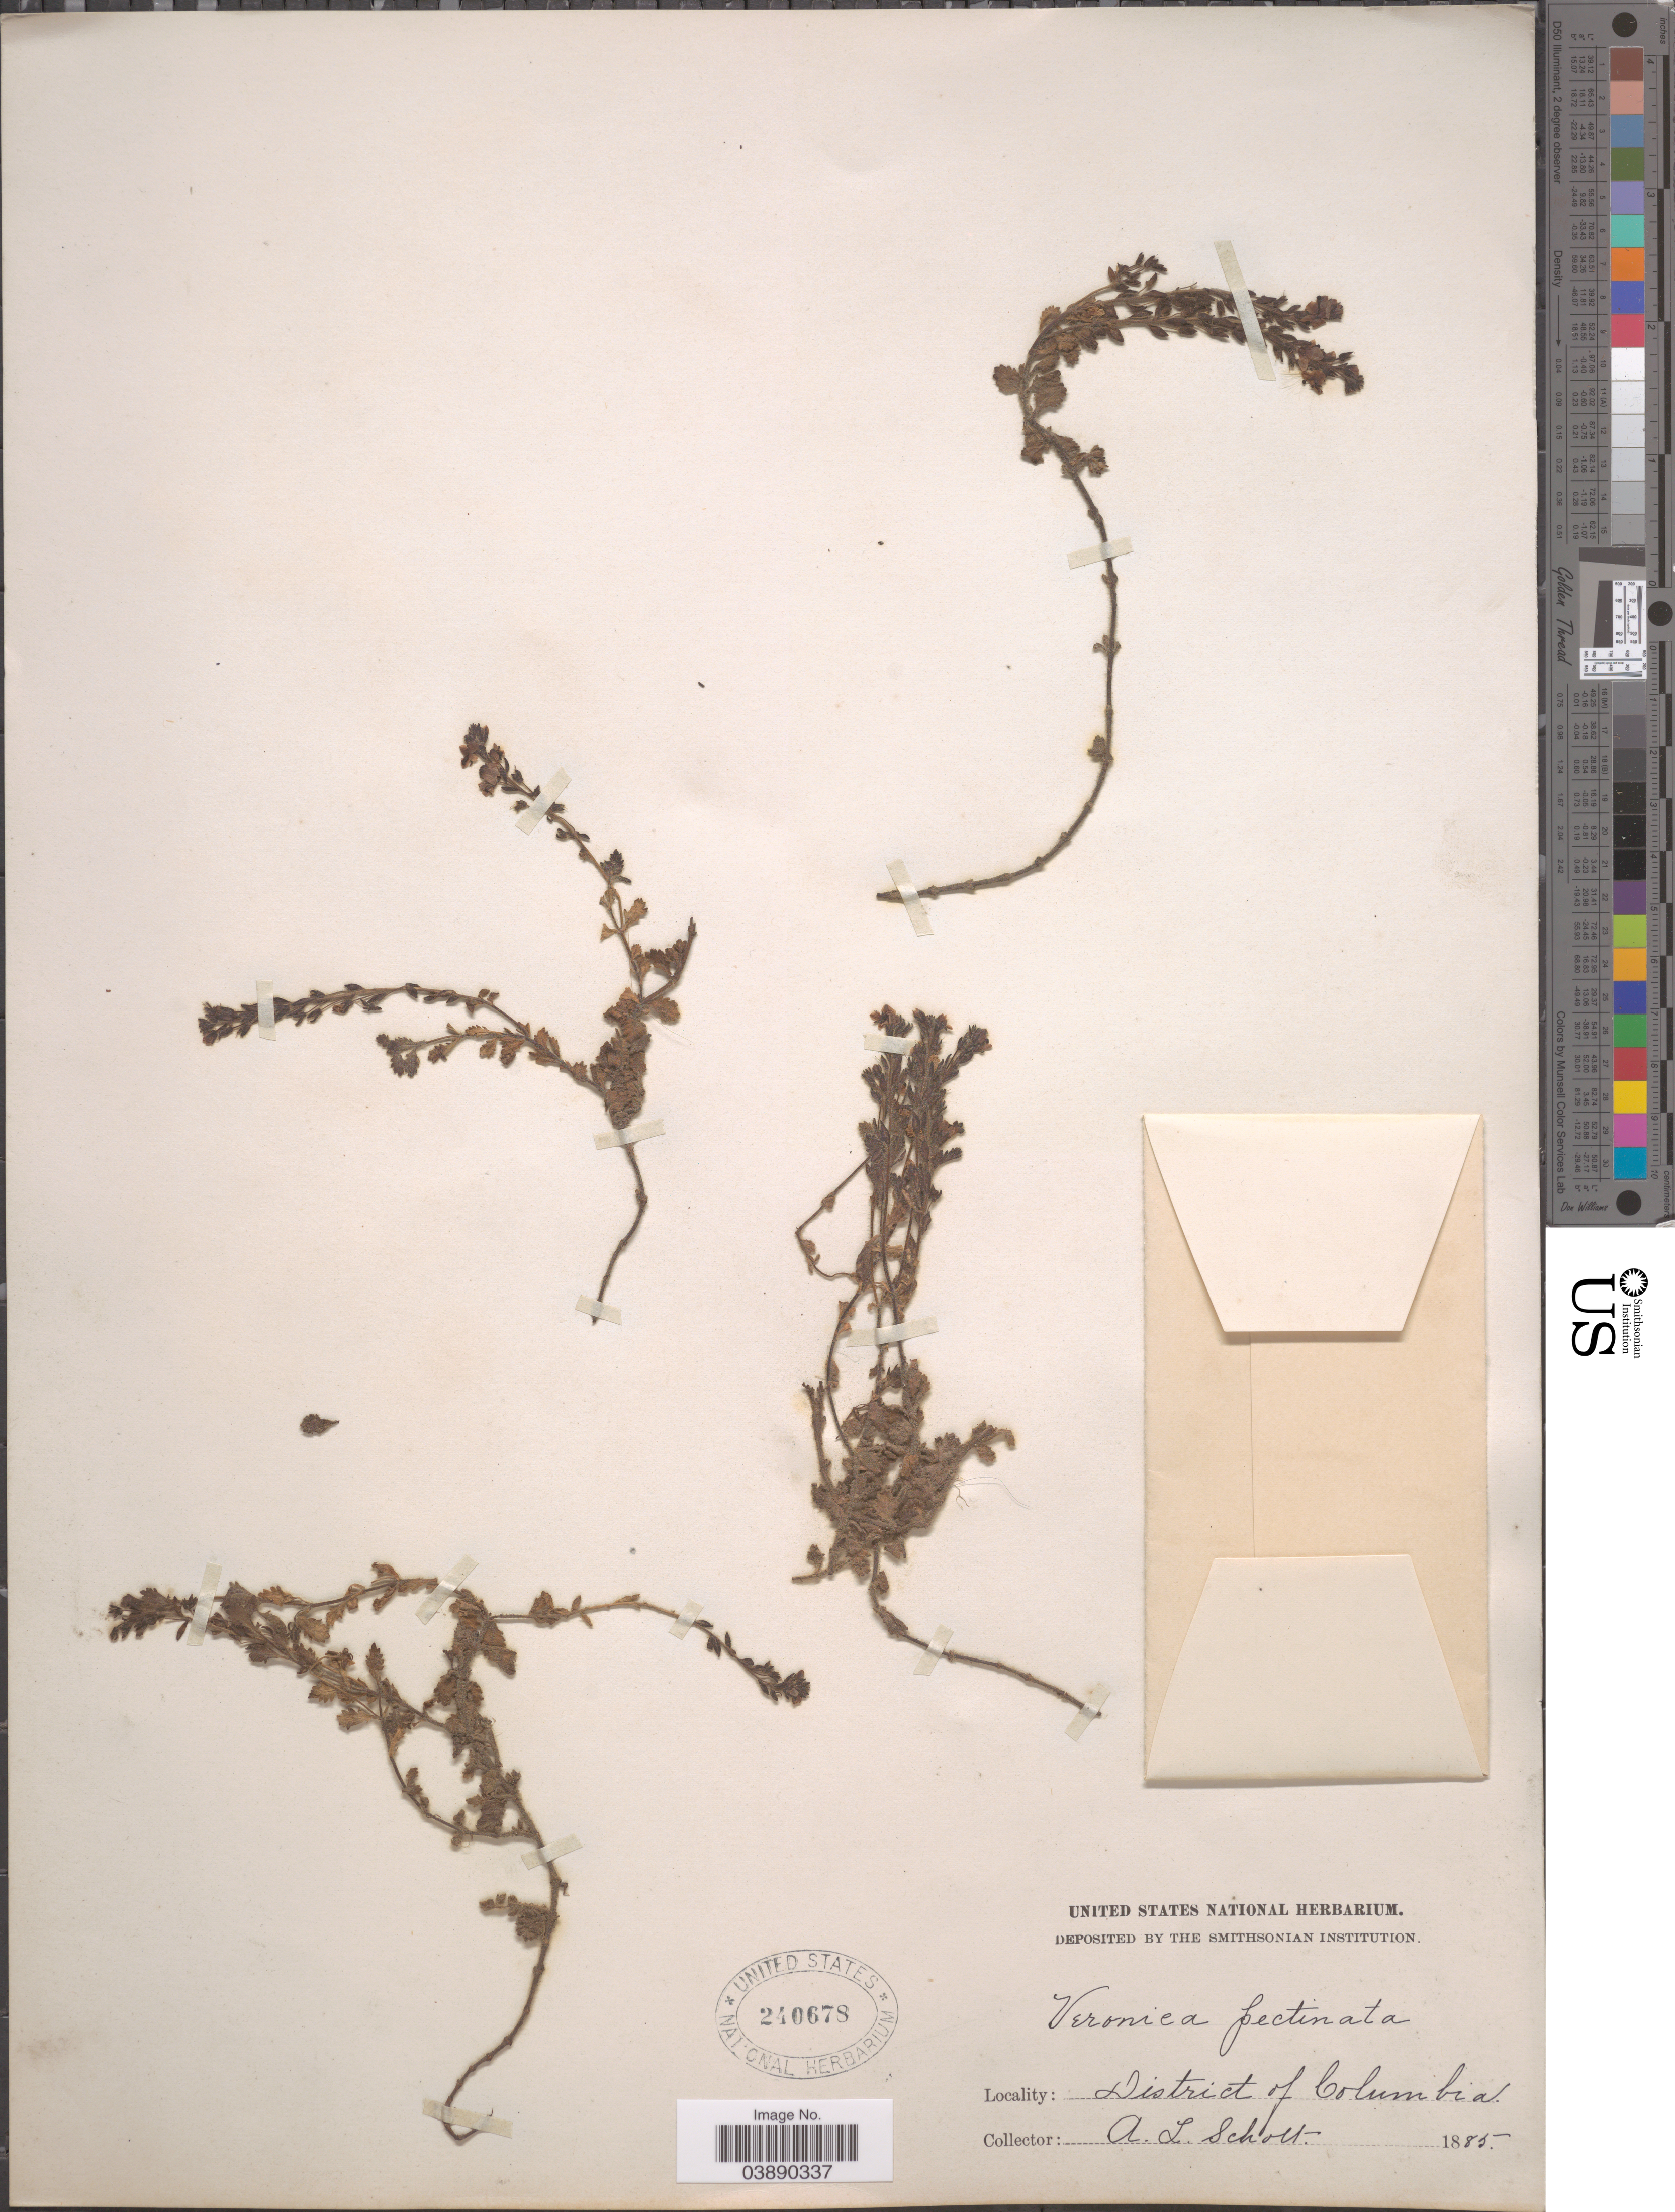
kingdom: Plantae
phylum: Tracheophyta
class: Magnoliopsida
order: Lamiales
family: Plantaginaceae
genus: Veronica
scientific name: Veronica pectinata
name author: L.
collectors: A. L. Schott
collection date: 1885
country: United States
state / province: District of Columbia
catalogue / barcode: US 240678